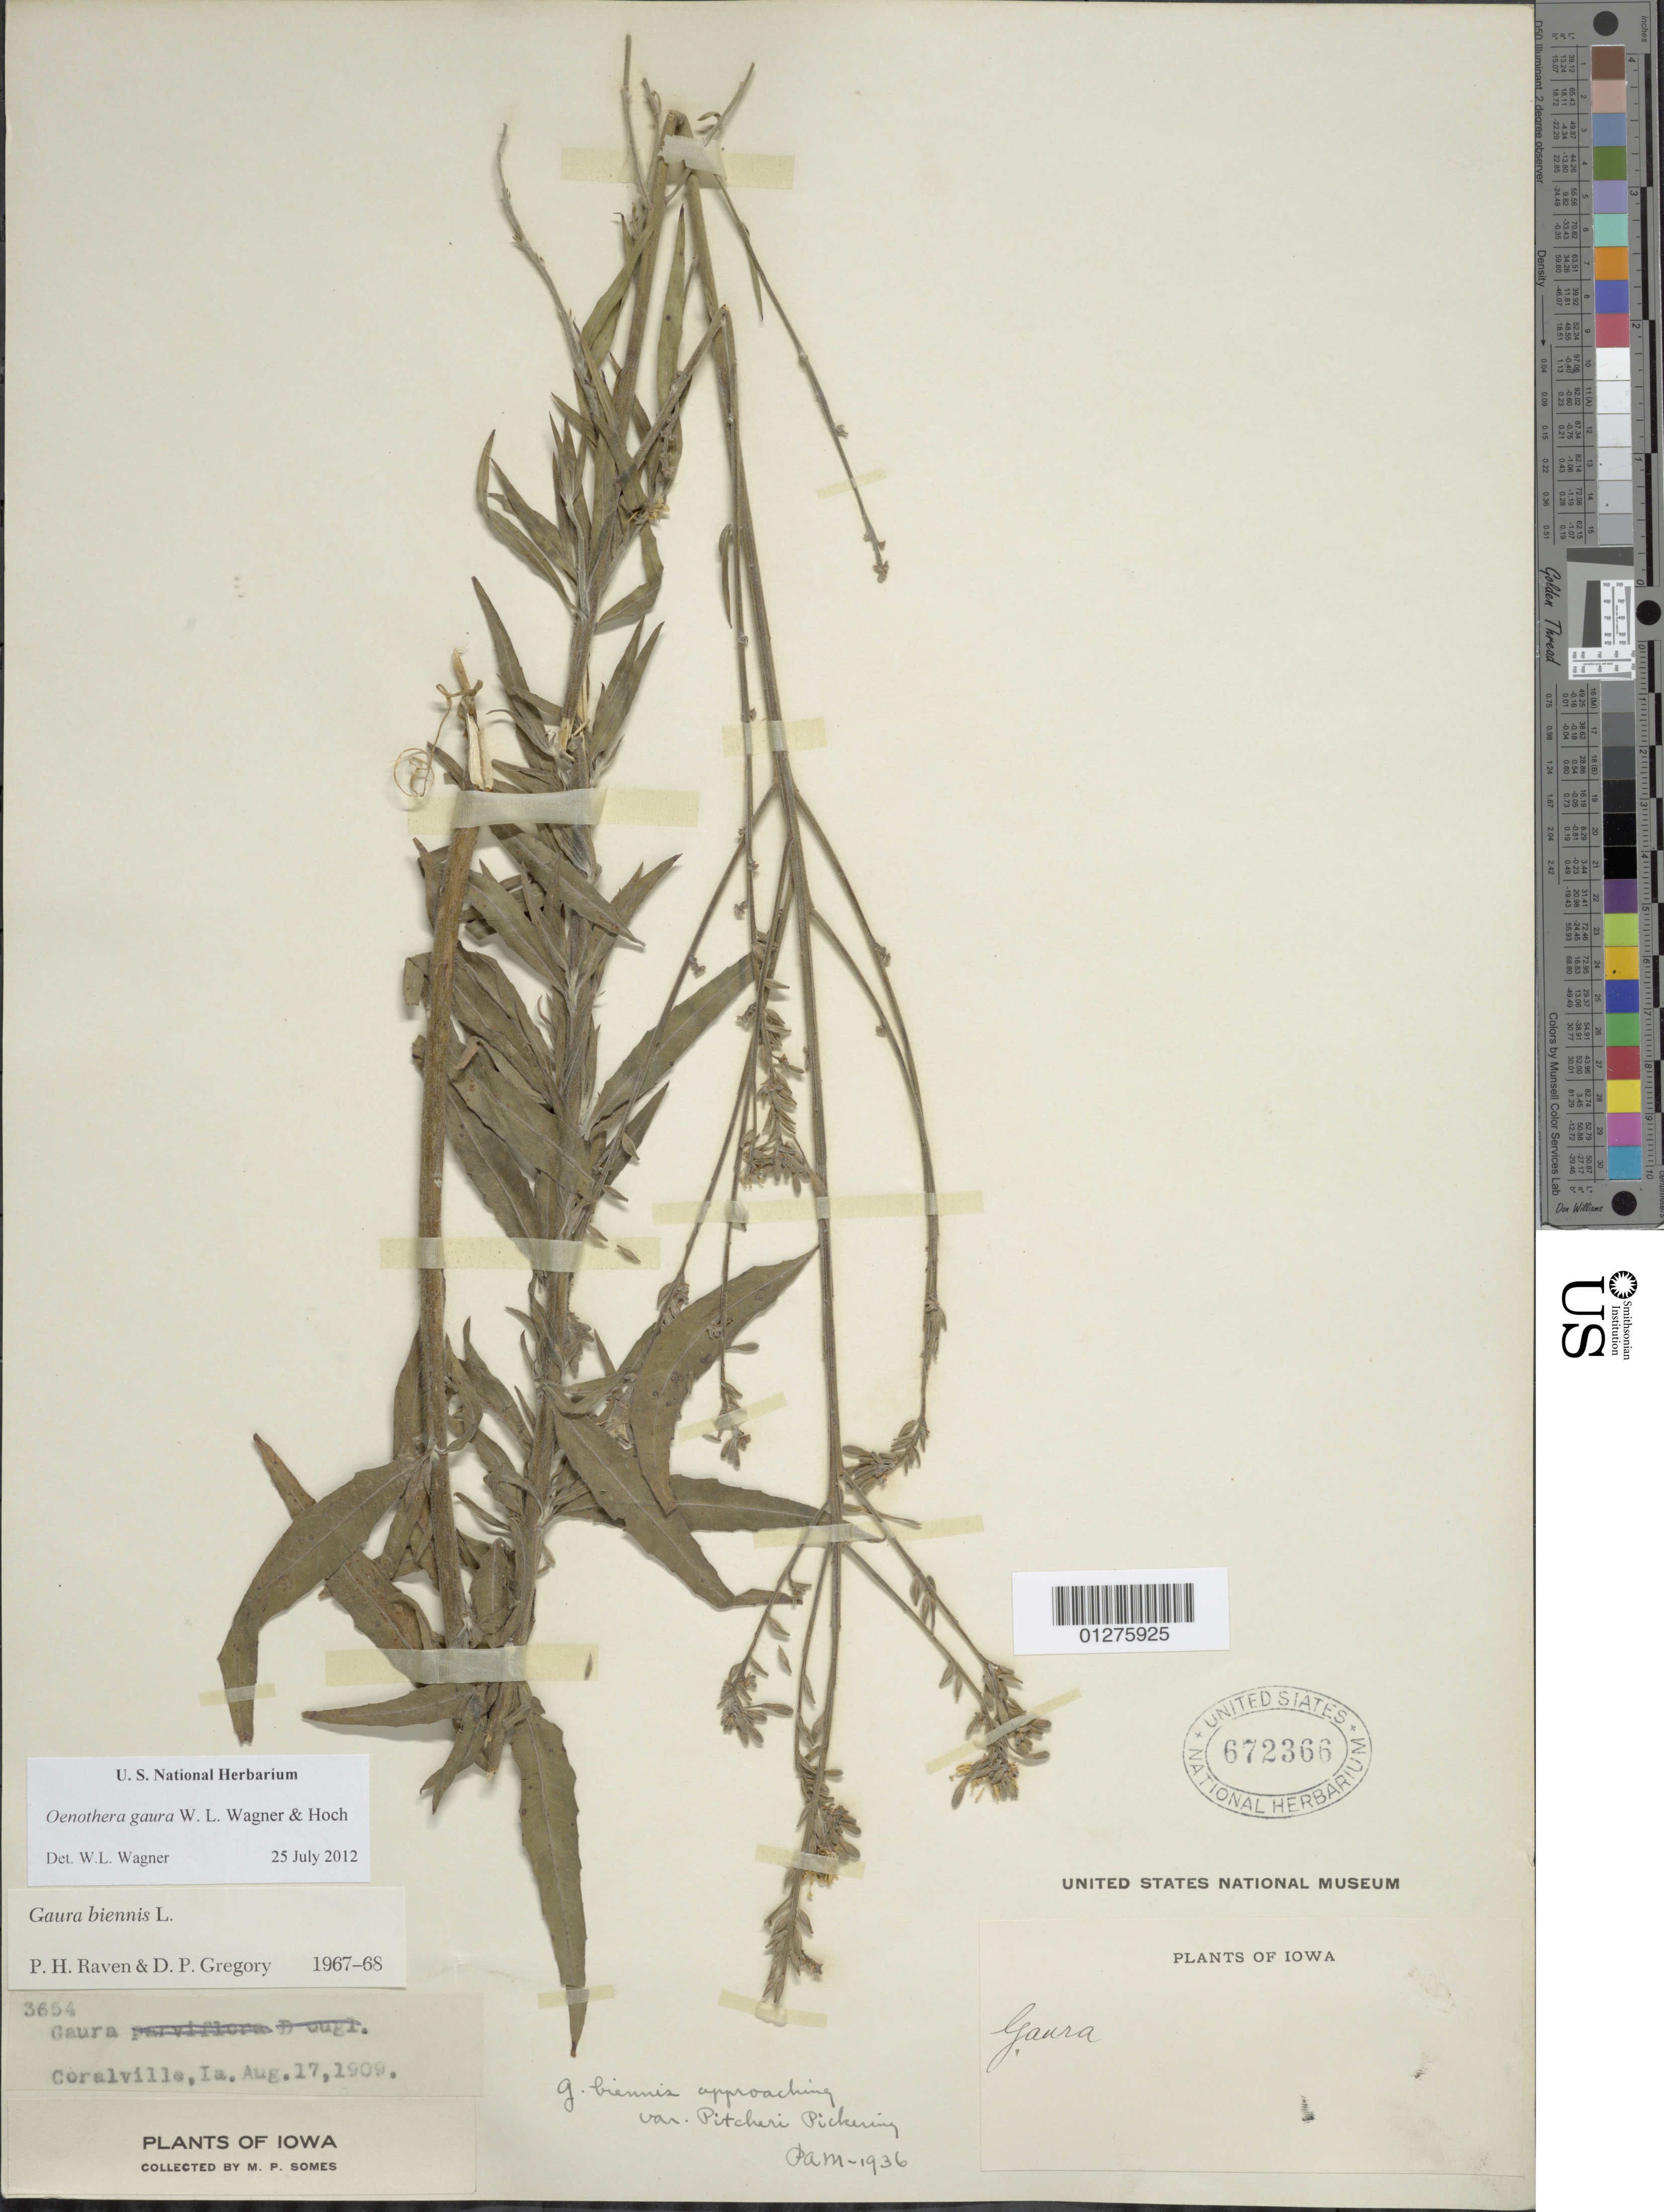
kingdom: Plantae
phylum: Tracheophyta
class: Magnoliopsida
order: Myrtales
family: Onagraceae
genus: Oenothera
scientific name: Oenothera gaura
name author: W.L. Wagner & Hoch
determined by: Wagner, W. L., (BOT), Smithsonian Institution - National Museum of Natural History (UNITED STATES)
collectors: M. Somes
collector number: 3654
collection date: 1909-08-17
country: United States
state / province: Iowa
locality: Coralville.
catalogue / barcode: US 672366